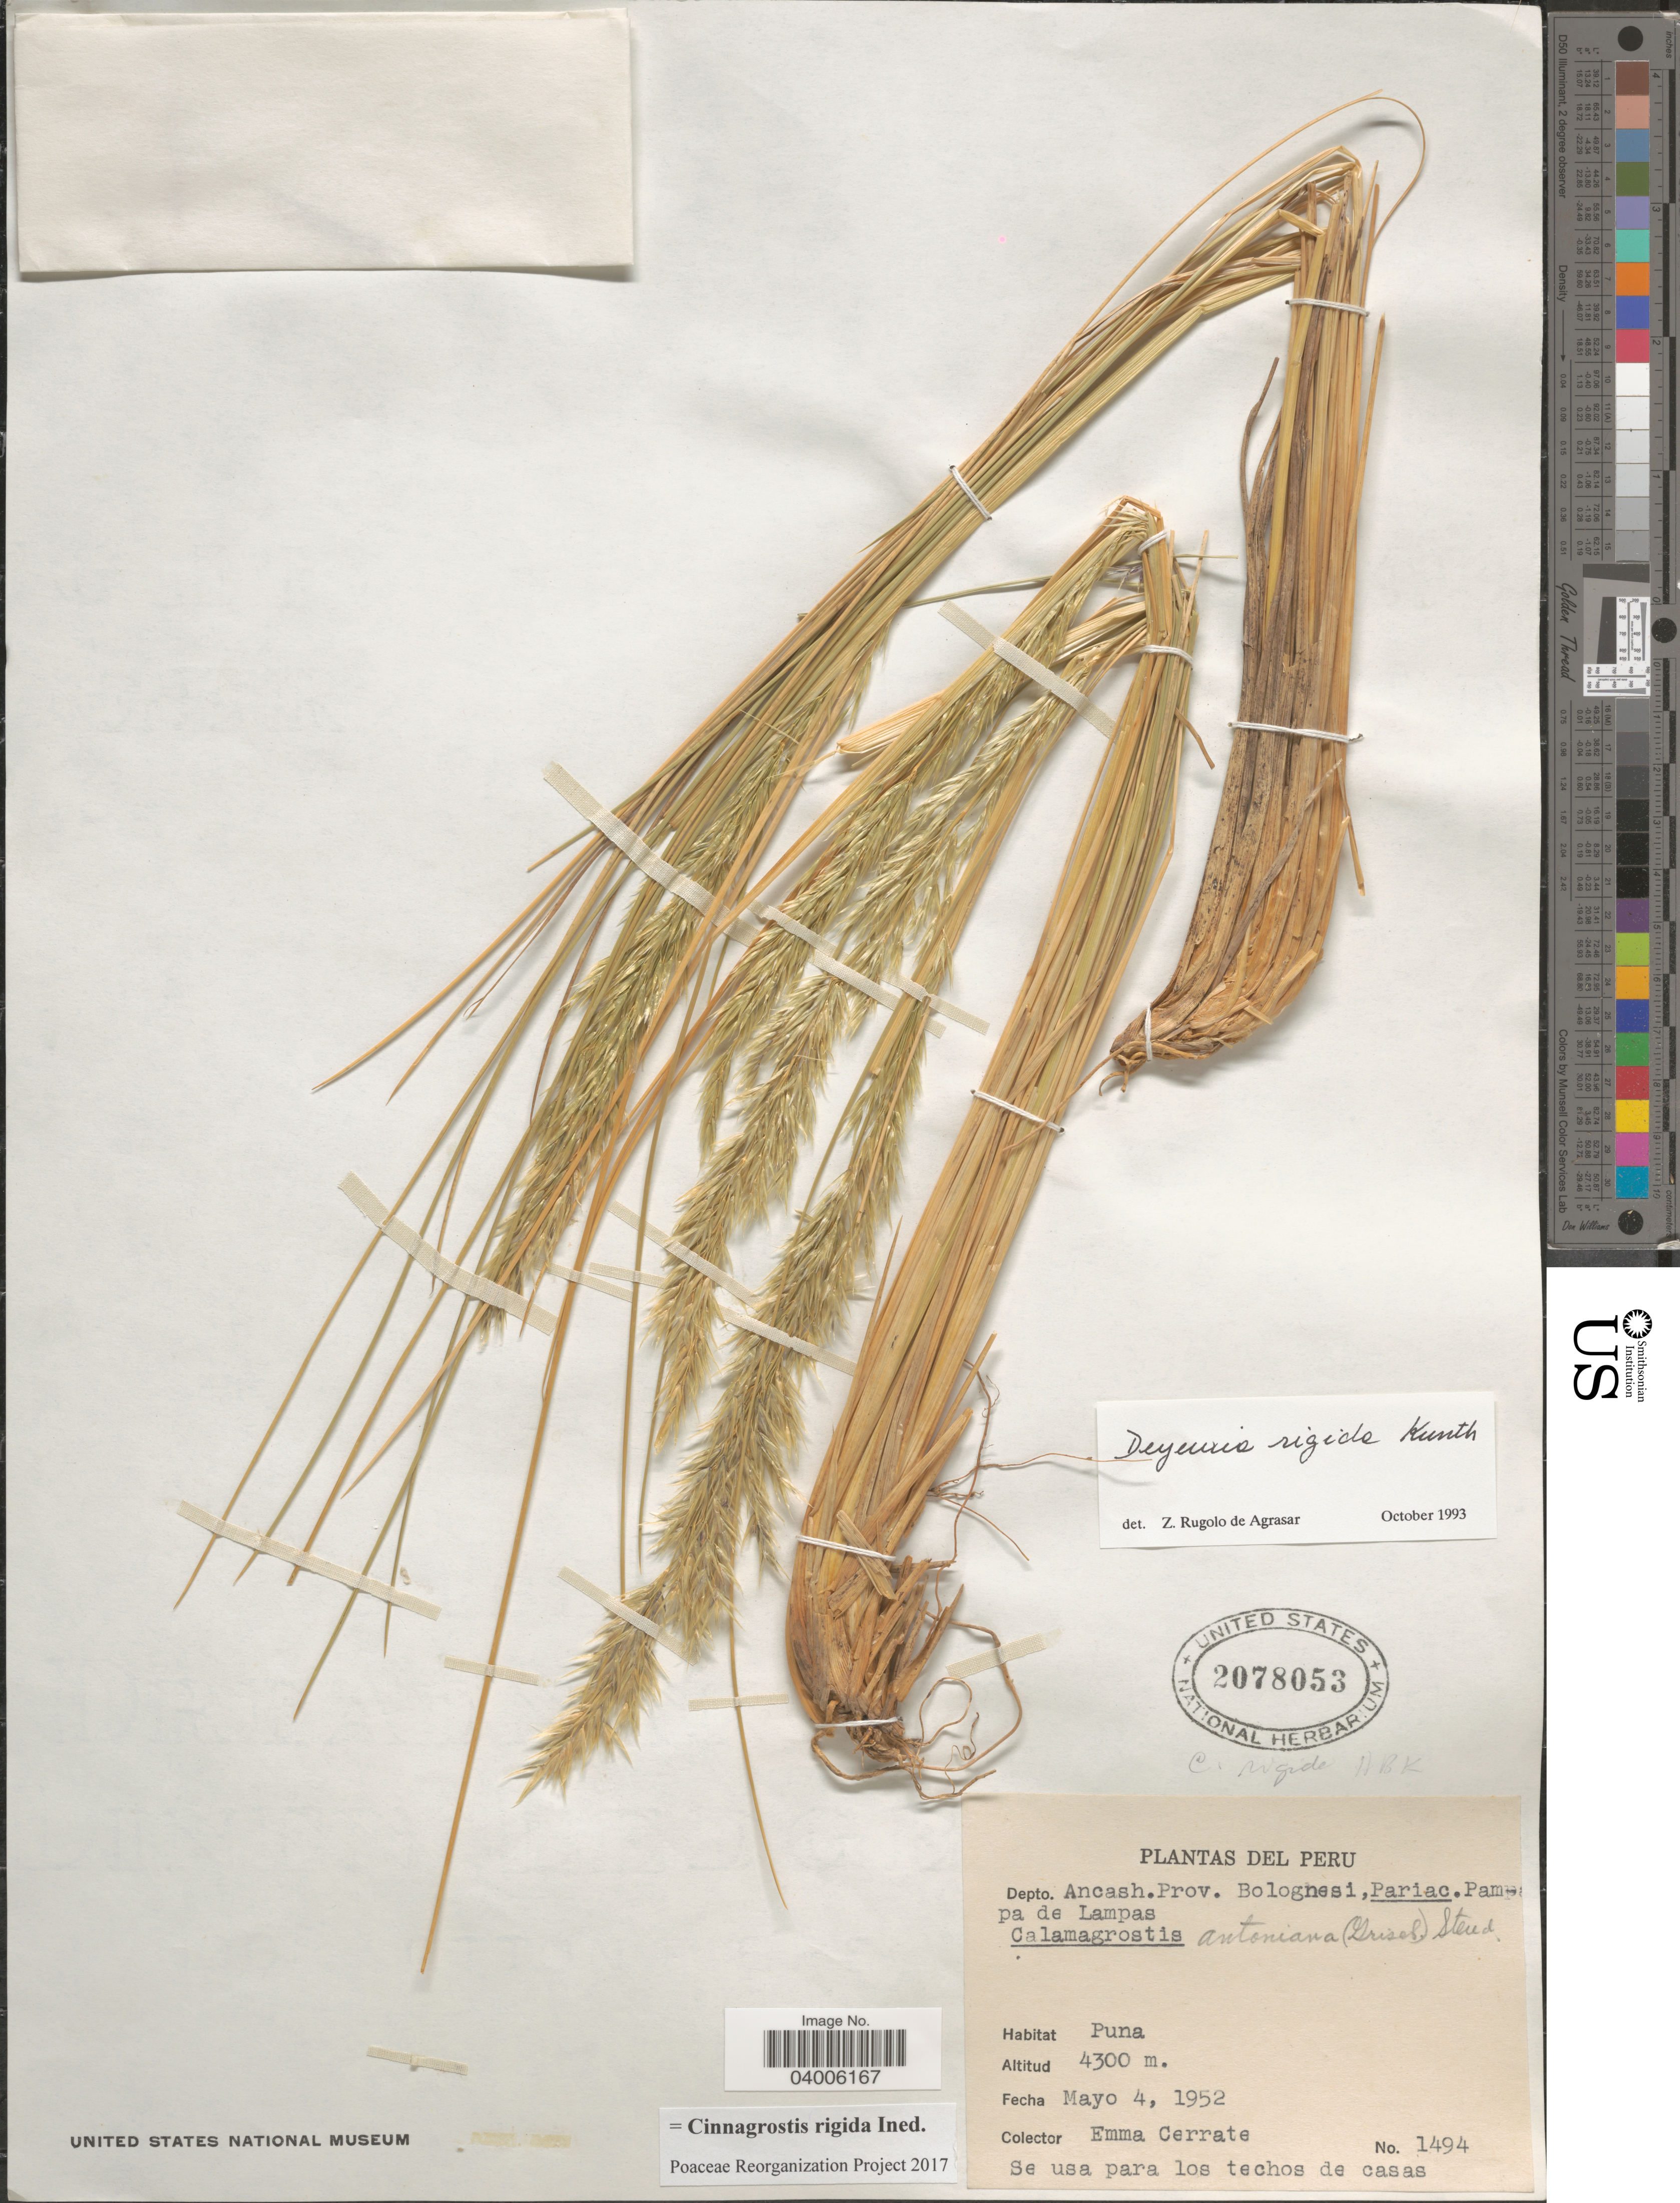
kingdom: Plantae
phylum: Tracheophyta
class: Liliopsida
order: Poales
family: Poaceae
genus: Cinnagrostis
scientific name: Cinnagrostis rigida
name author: (Kunth) P.M. Peterson et al.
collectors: E. Cerrate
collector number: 1494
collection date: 1952-05-04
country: Peru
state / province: Ancash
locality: Depto. Ancash. Prov. Bolognesi, Pariac. Pampa de Lampas. Puna.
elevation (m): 4300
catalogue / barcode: US 2078053